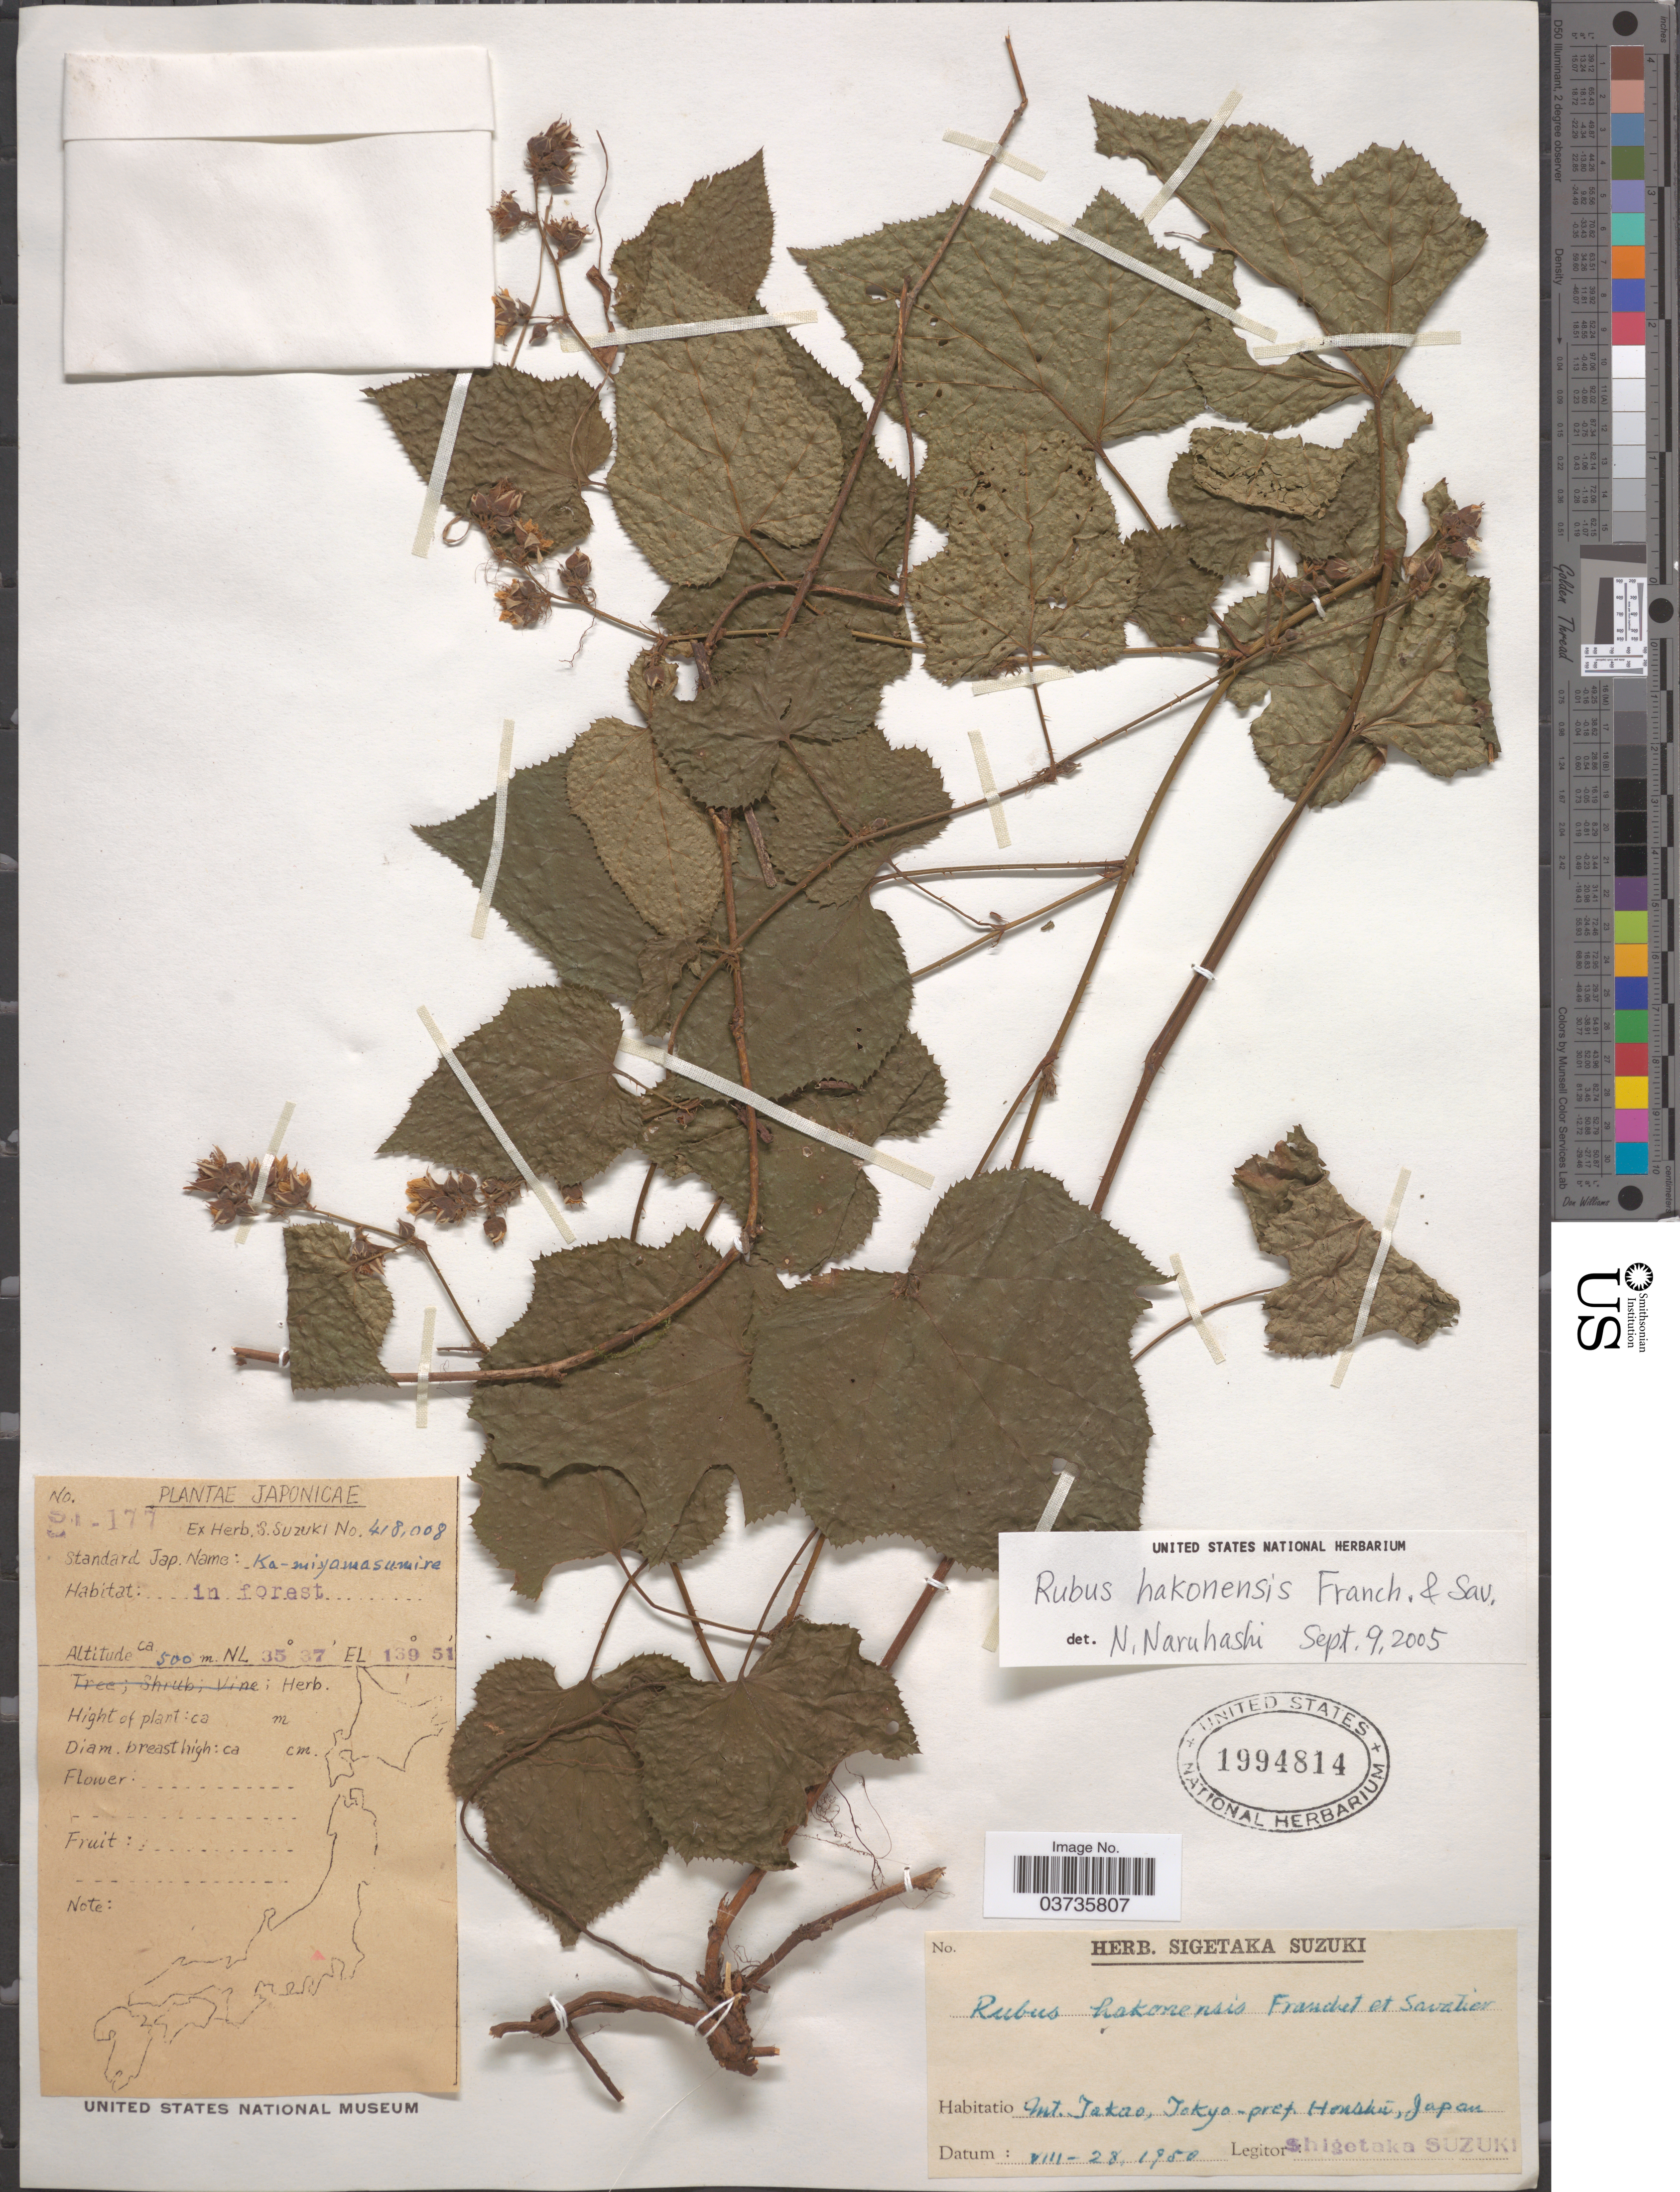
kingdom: Plantae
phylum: Tracheophyta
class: Magnoliopsida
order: Rosales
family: Rosaceae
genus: Rubus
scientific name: Rubus hakonensis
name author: Franch. & Sav.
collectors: S. Suzuki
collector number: S1-177*/418008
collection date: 1950-08-28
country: Japan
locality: Mt. Takao, Tokyo-pref. Honshu.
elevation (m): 500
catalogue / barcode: US 1994814